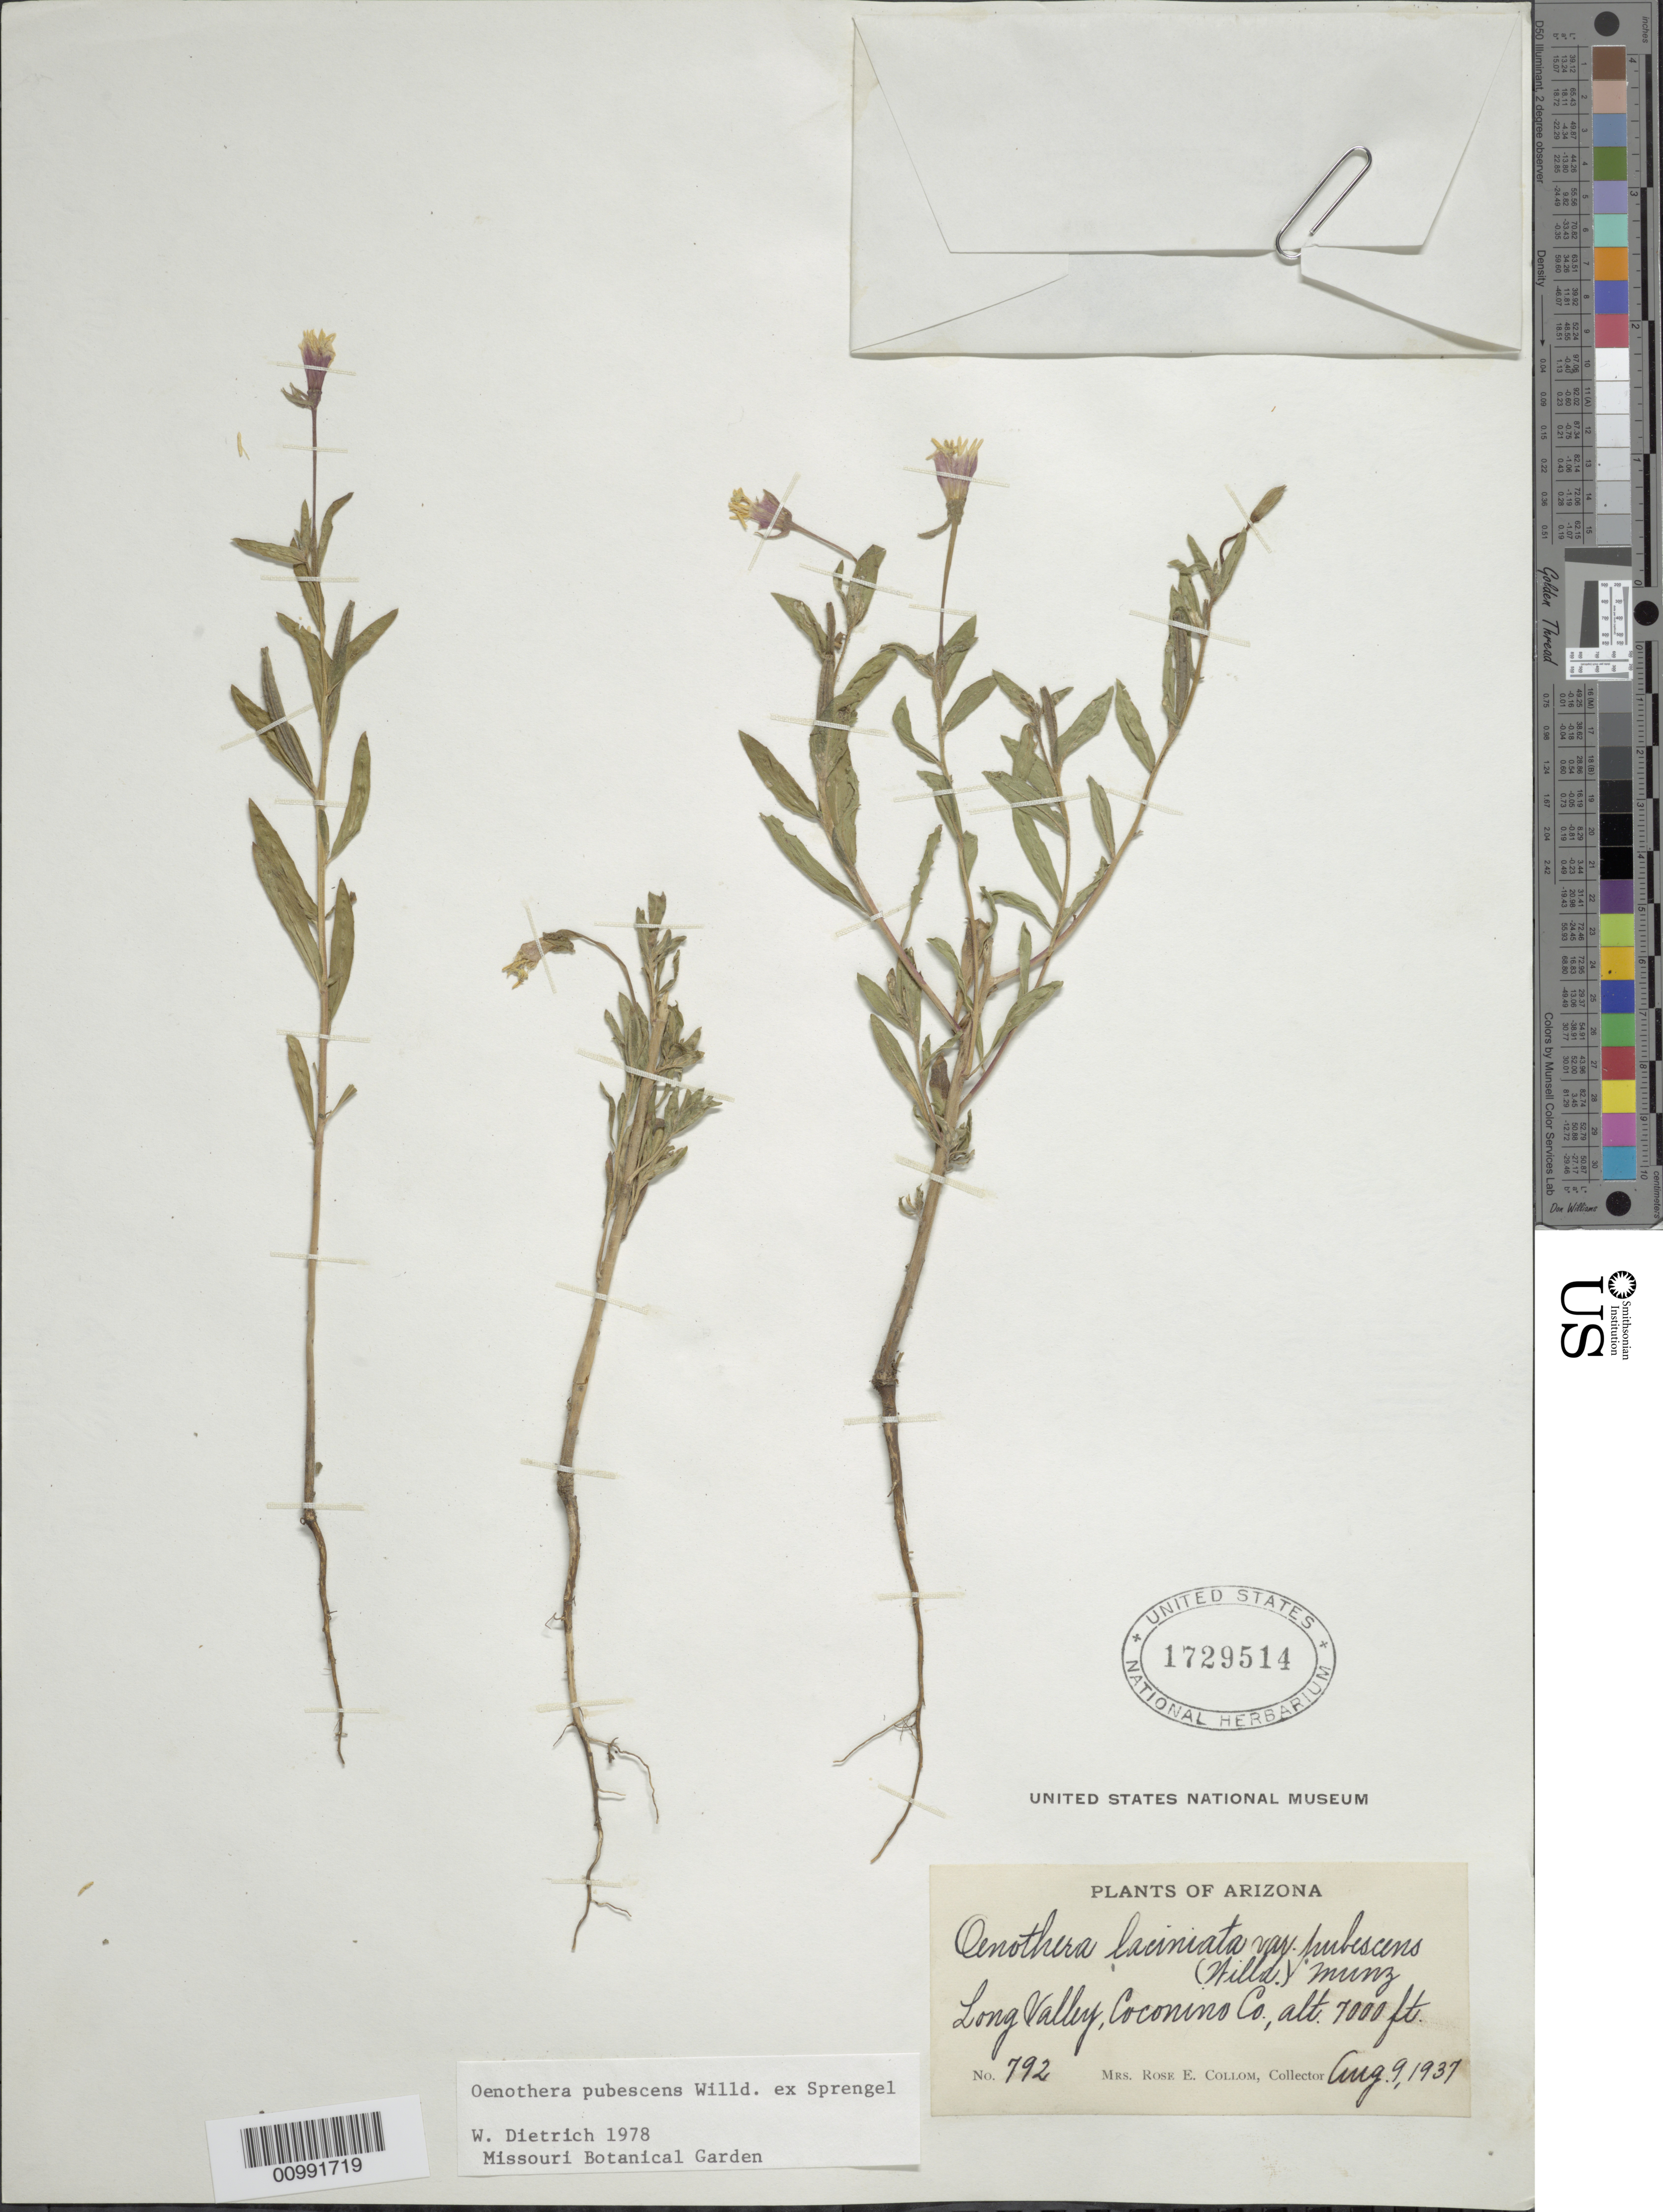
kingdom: Plantae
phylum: Tracheophyta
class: Magnoliopsida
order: Myrtales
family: Onagraceae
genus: Oenothera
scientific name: Oenothera pubescens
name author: Willd. ex Spreng.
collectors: R. E. Collom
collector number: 792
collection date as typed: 09 Aug 1937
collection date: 1937-08-09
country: United States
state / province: Arizona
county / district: Coconino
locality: Long Valley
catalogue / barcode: US 1729514